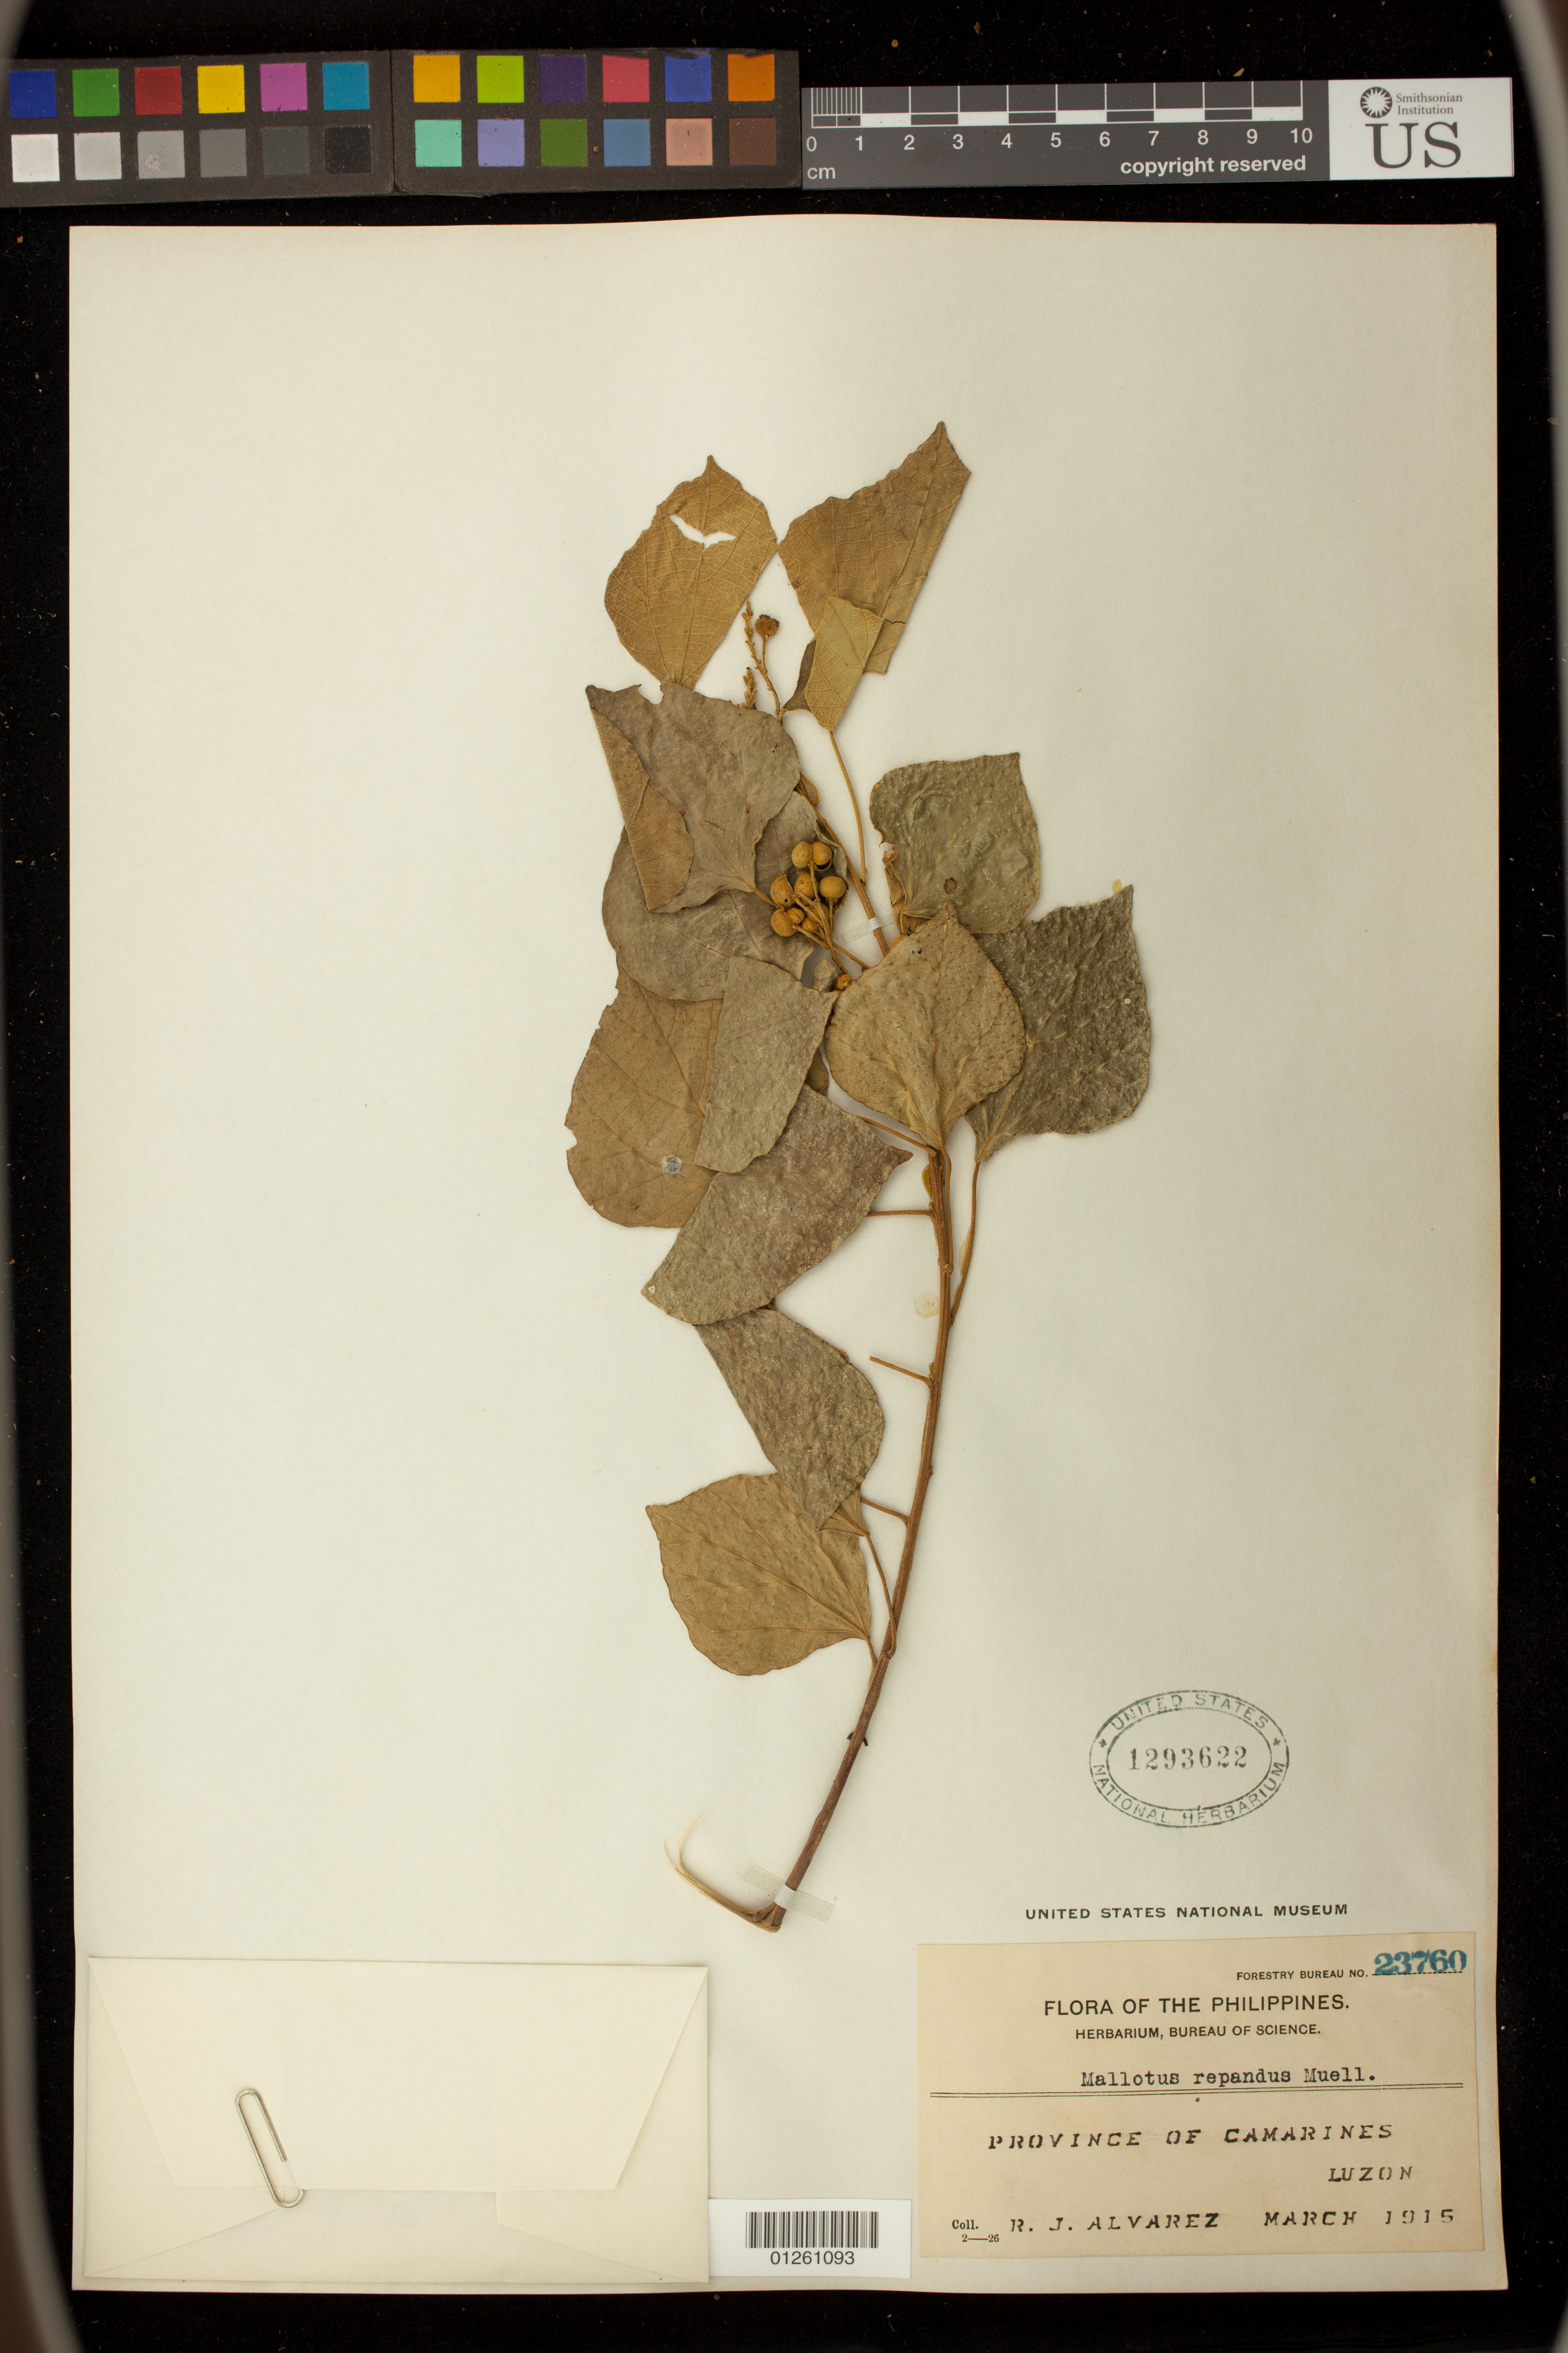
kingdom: Plantae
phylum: Tracheophyta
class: Magnoliopsida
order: Malpighiales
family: Euphorbiaceae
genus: Mallotus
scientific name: Mallotus repandus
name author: (Rottler) Müll. Arg.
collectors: R. Alvarez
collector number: For. Bur. 23760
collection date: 1915-03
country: Philippines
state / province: Bicol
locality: Province of Camarines, Luzon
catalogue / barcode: US 1293622